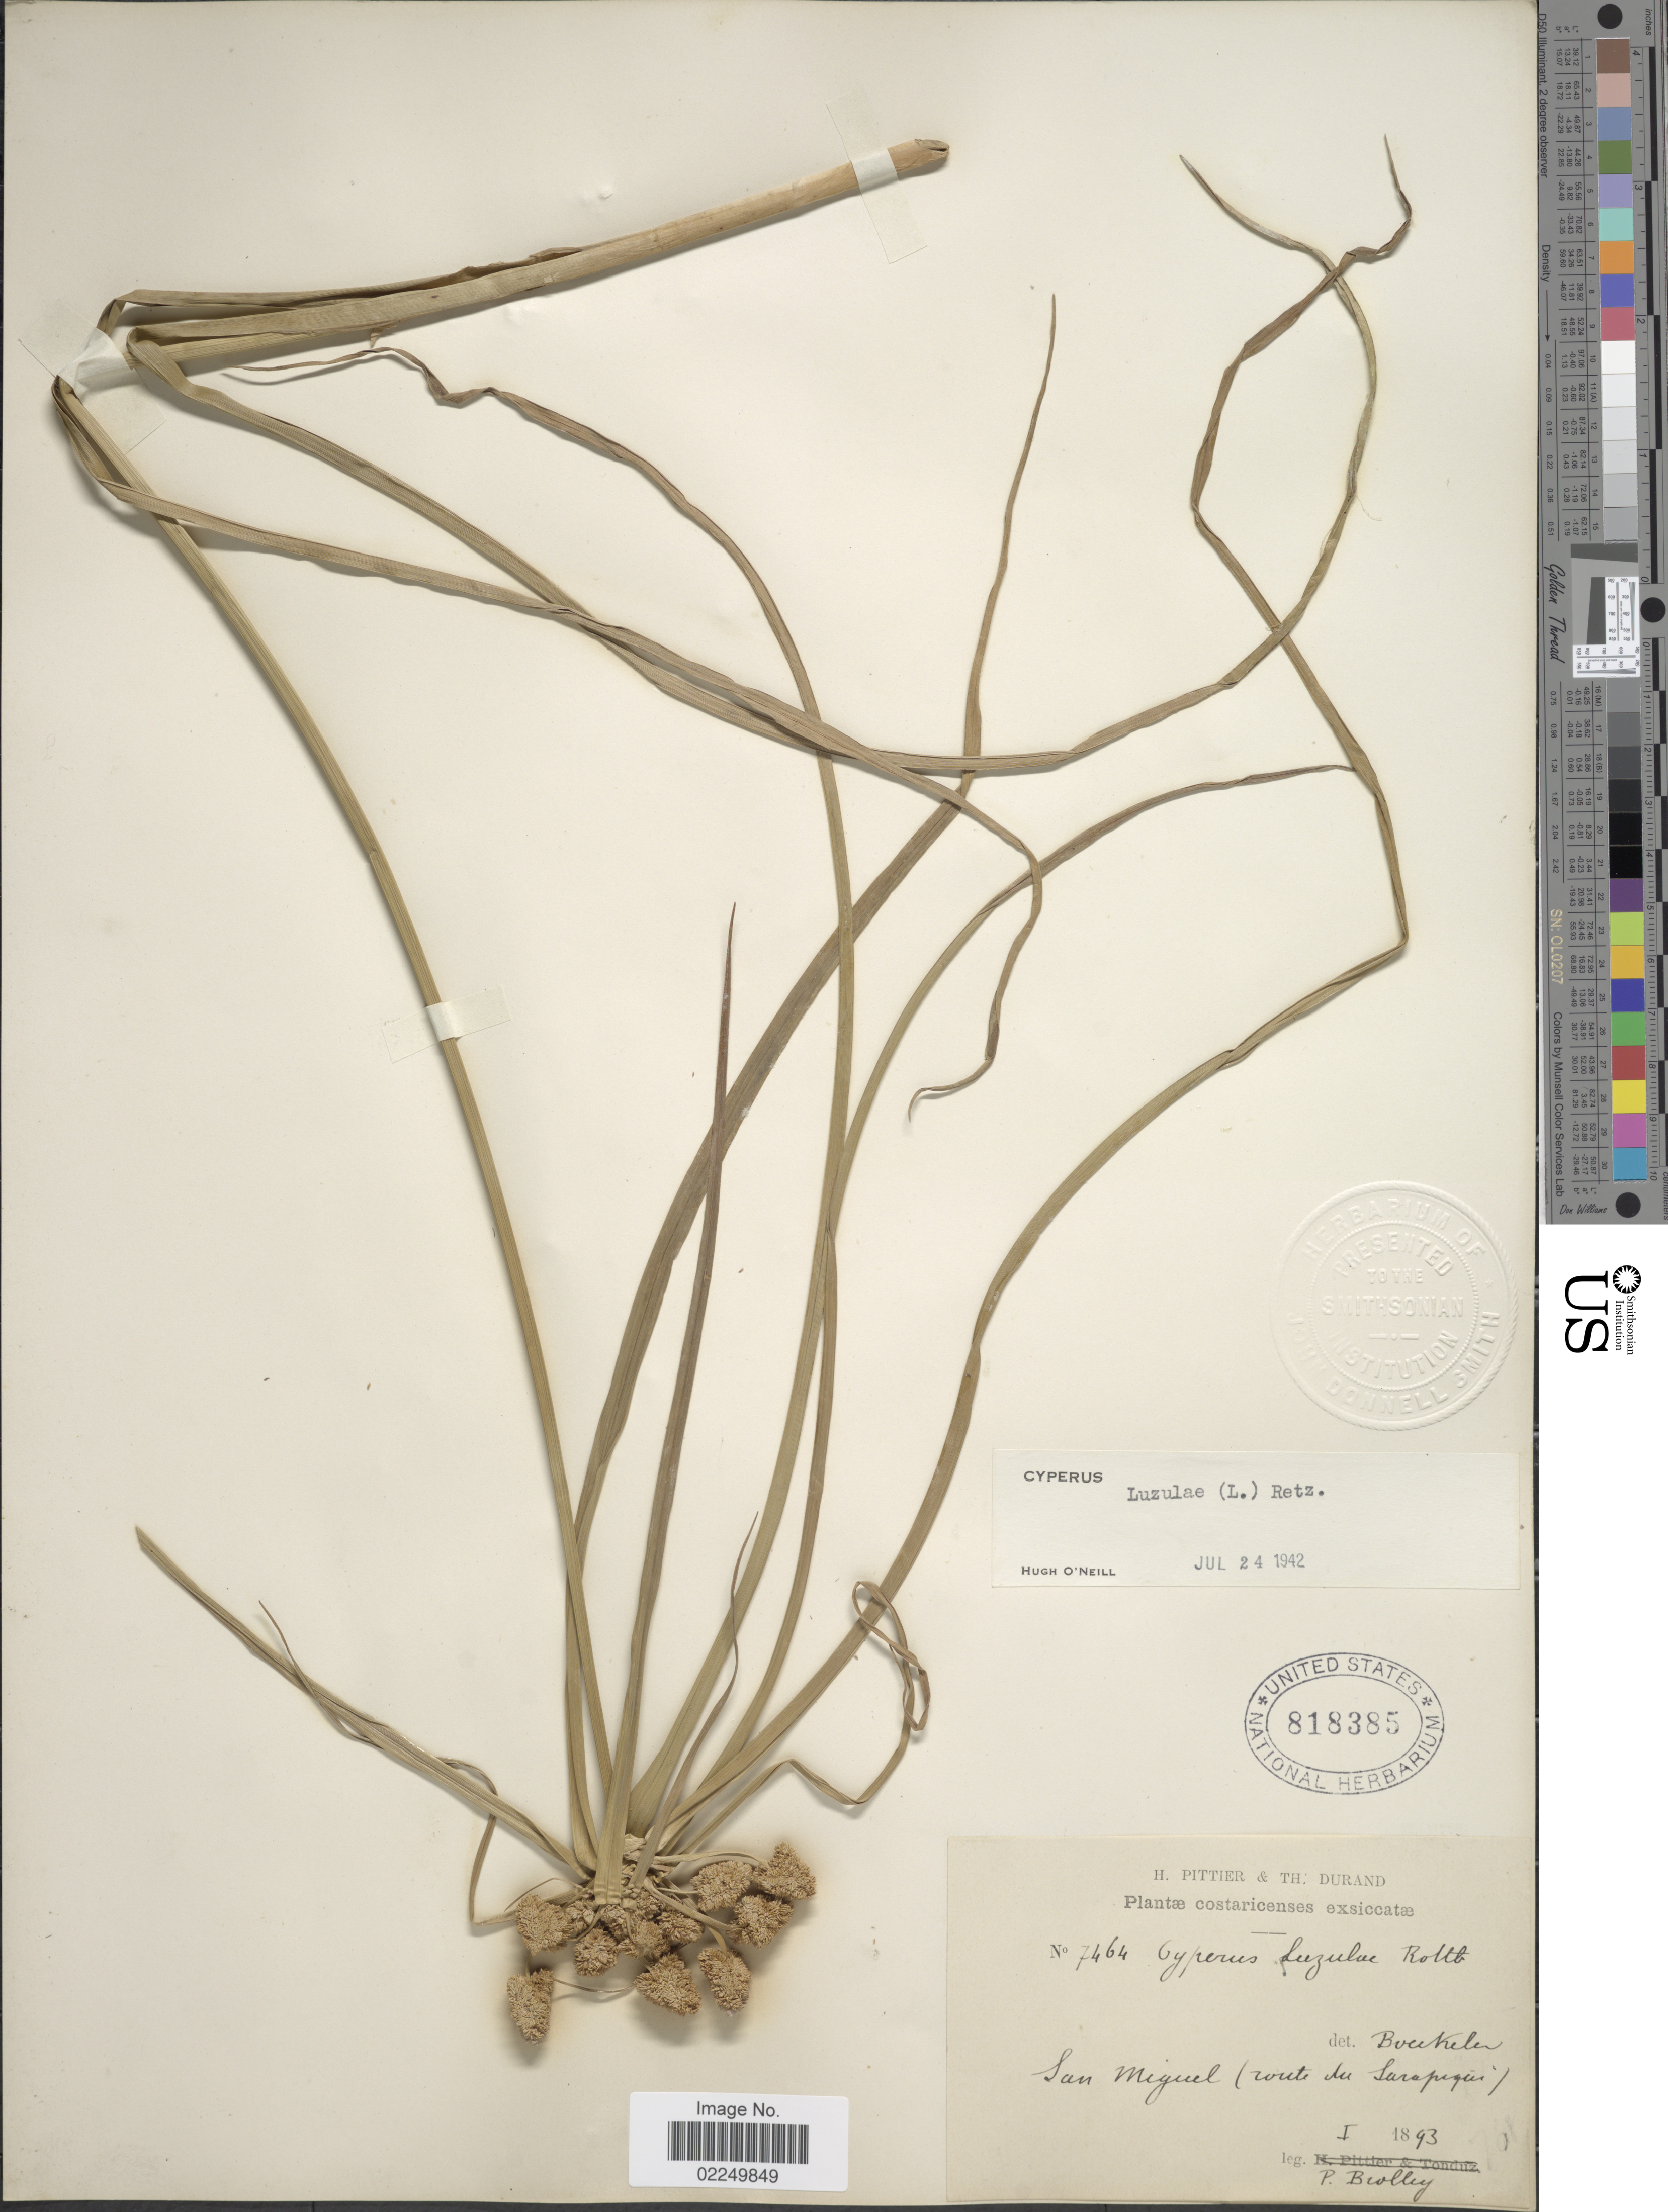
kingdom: Plantae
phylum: Tracheophyta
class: Liliopsida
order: Poales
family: Cyperaceae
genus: Cyperus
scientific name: Cyperus luzulae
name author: (L.) Rottb. ex Retz.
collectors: P. Biolley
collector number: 7464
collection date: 1893-01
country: Costa Rica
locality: San Miguel (route du Sarapiqui)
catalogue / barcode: US 818385